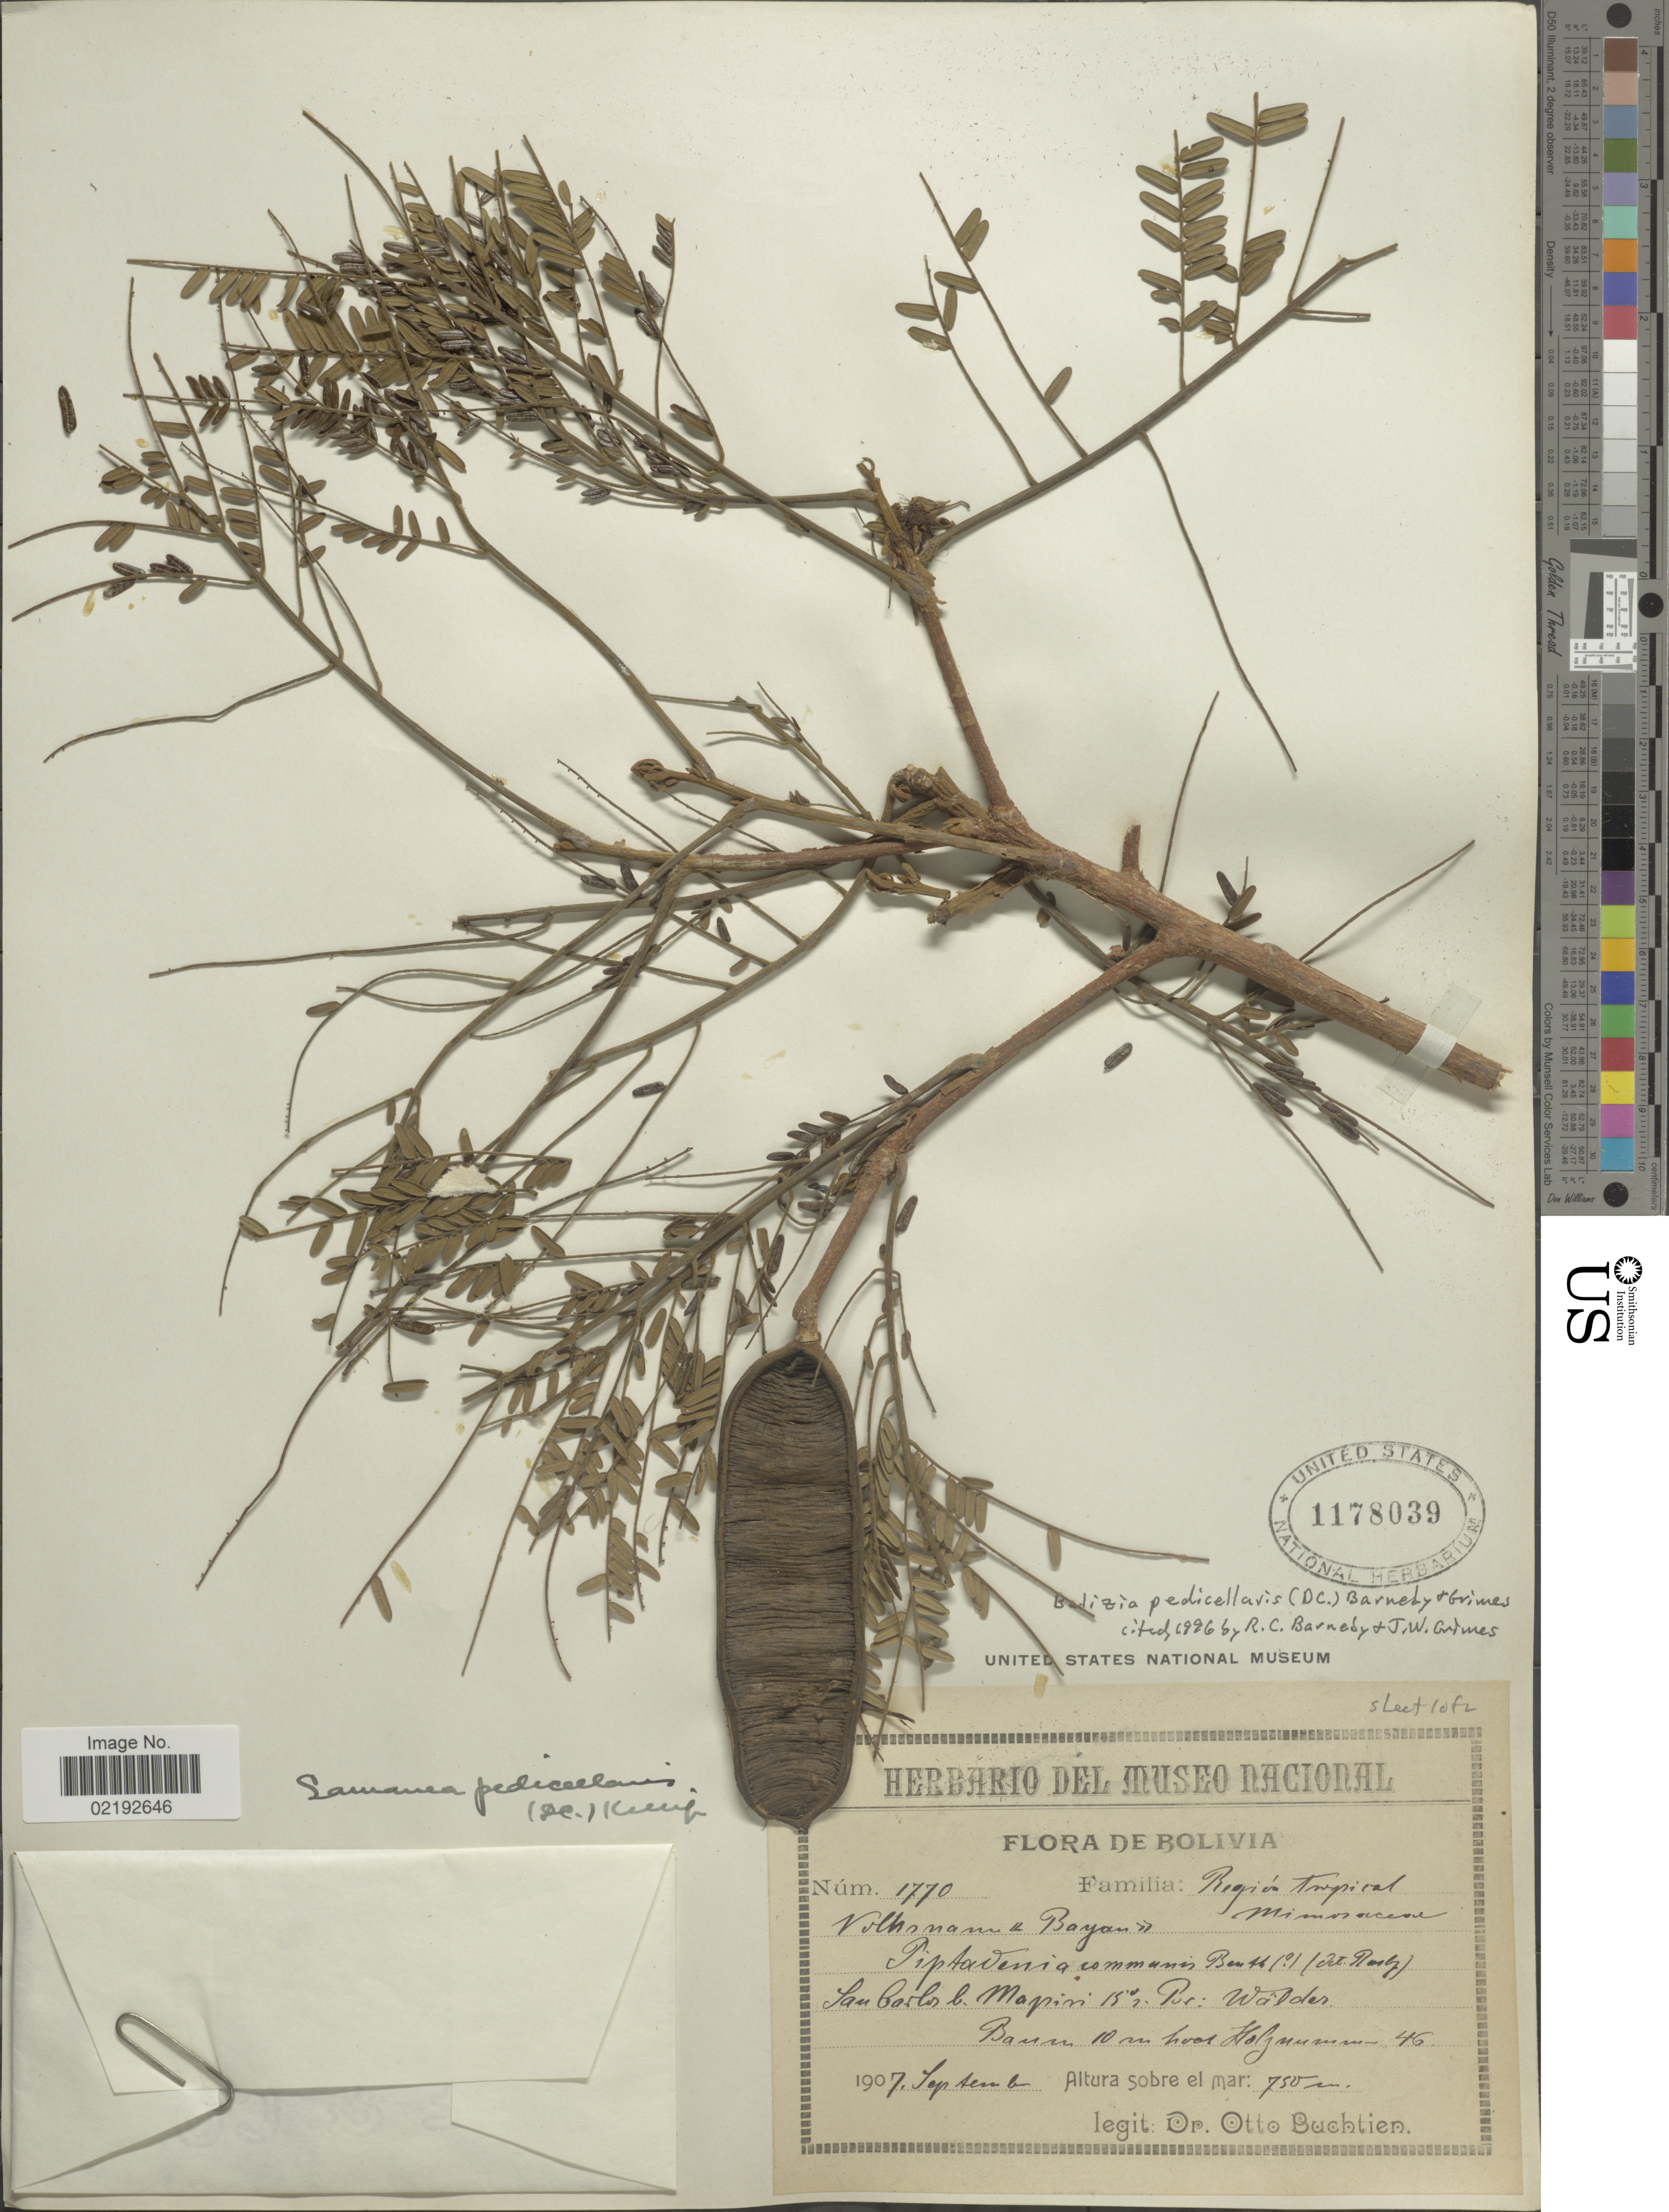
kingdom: Plantae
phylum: Tracheophyta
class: Magnoliopsida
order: Fabales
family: Fabaceae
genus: Hydrochorea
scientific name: Hydrochorea pedicellaris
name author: (DC.) M.V.B. Soares et al.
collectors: O. Buchtien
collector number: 1770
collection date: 1907-09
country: Bolivia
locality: San Carlos l. Mapiri 15°s. Br.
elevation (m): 750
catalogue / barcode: US 1178039